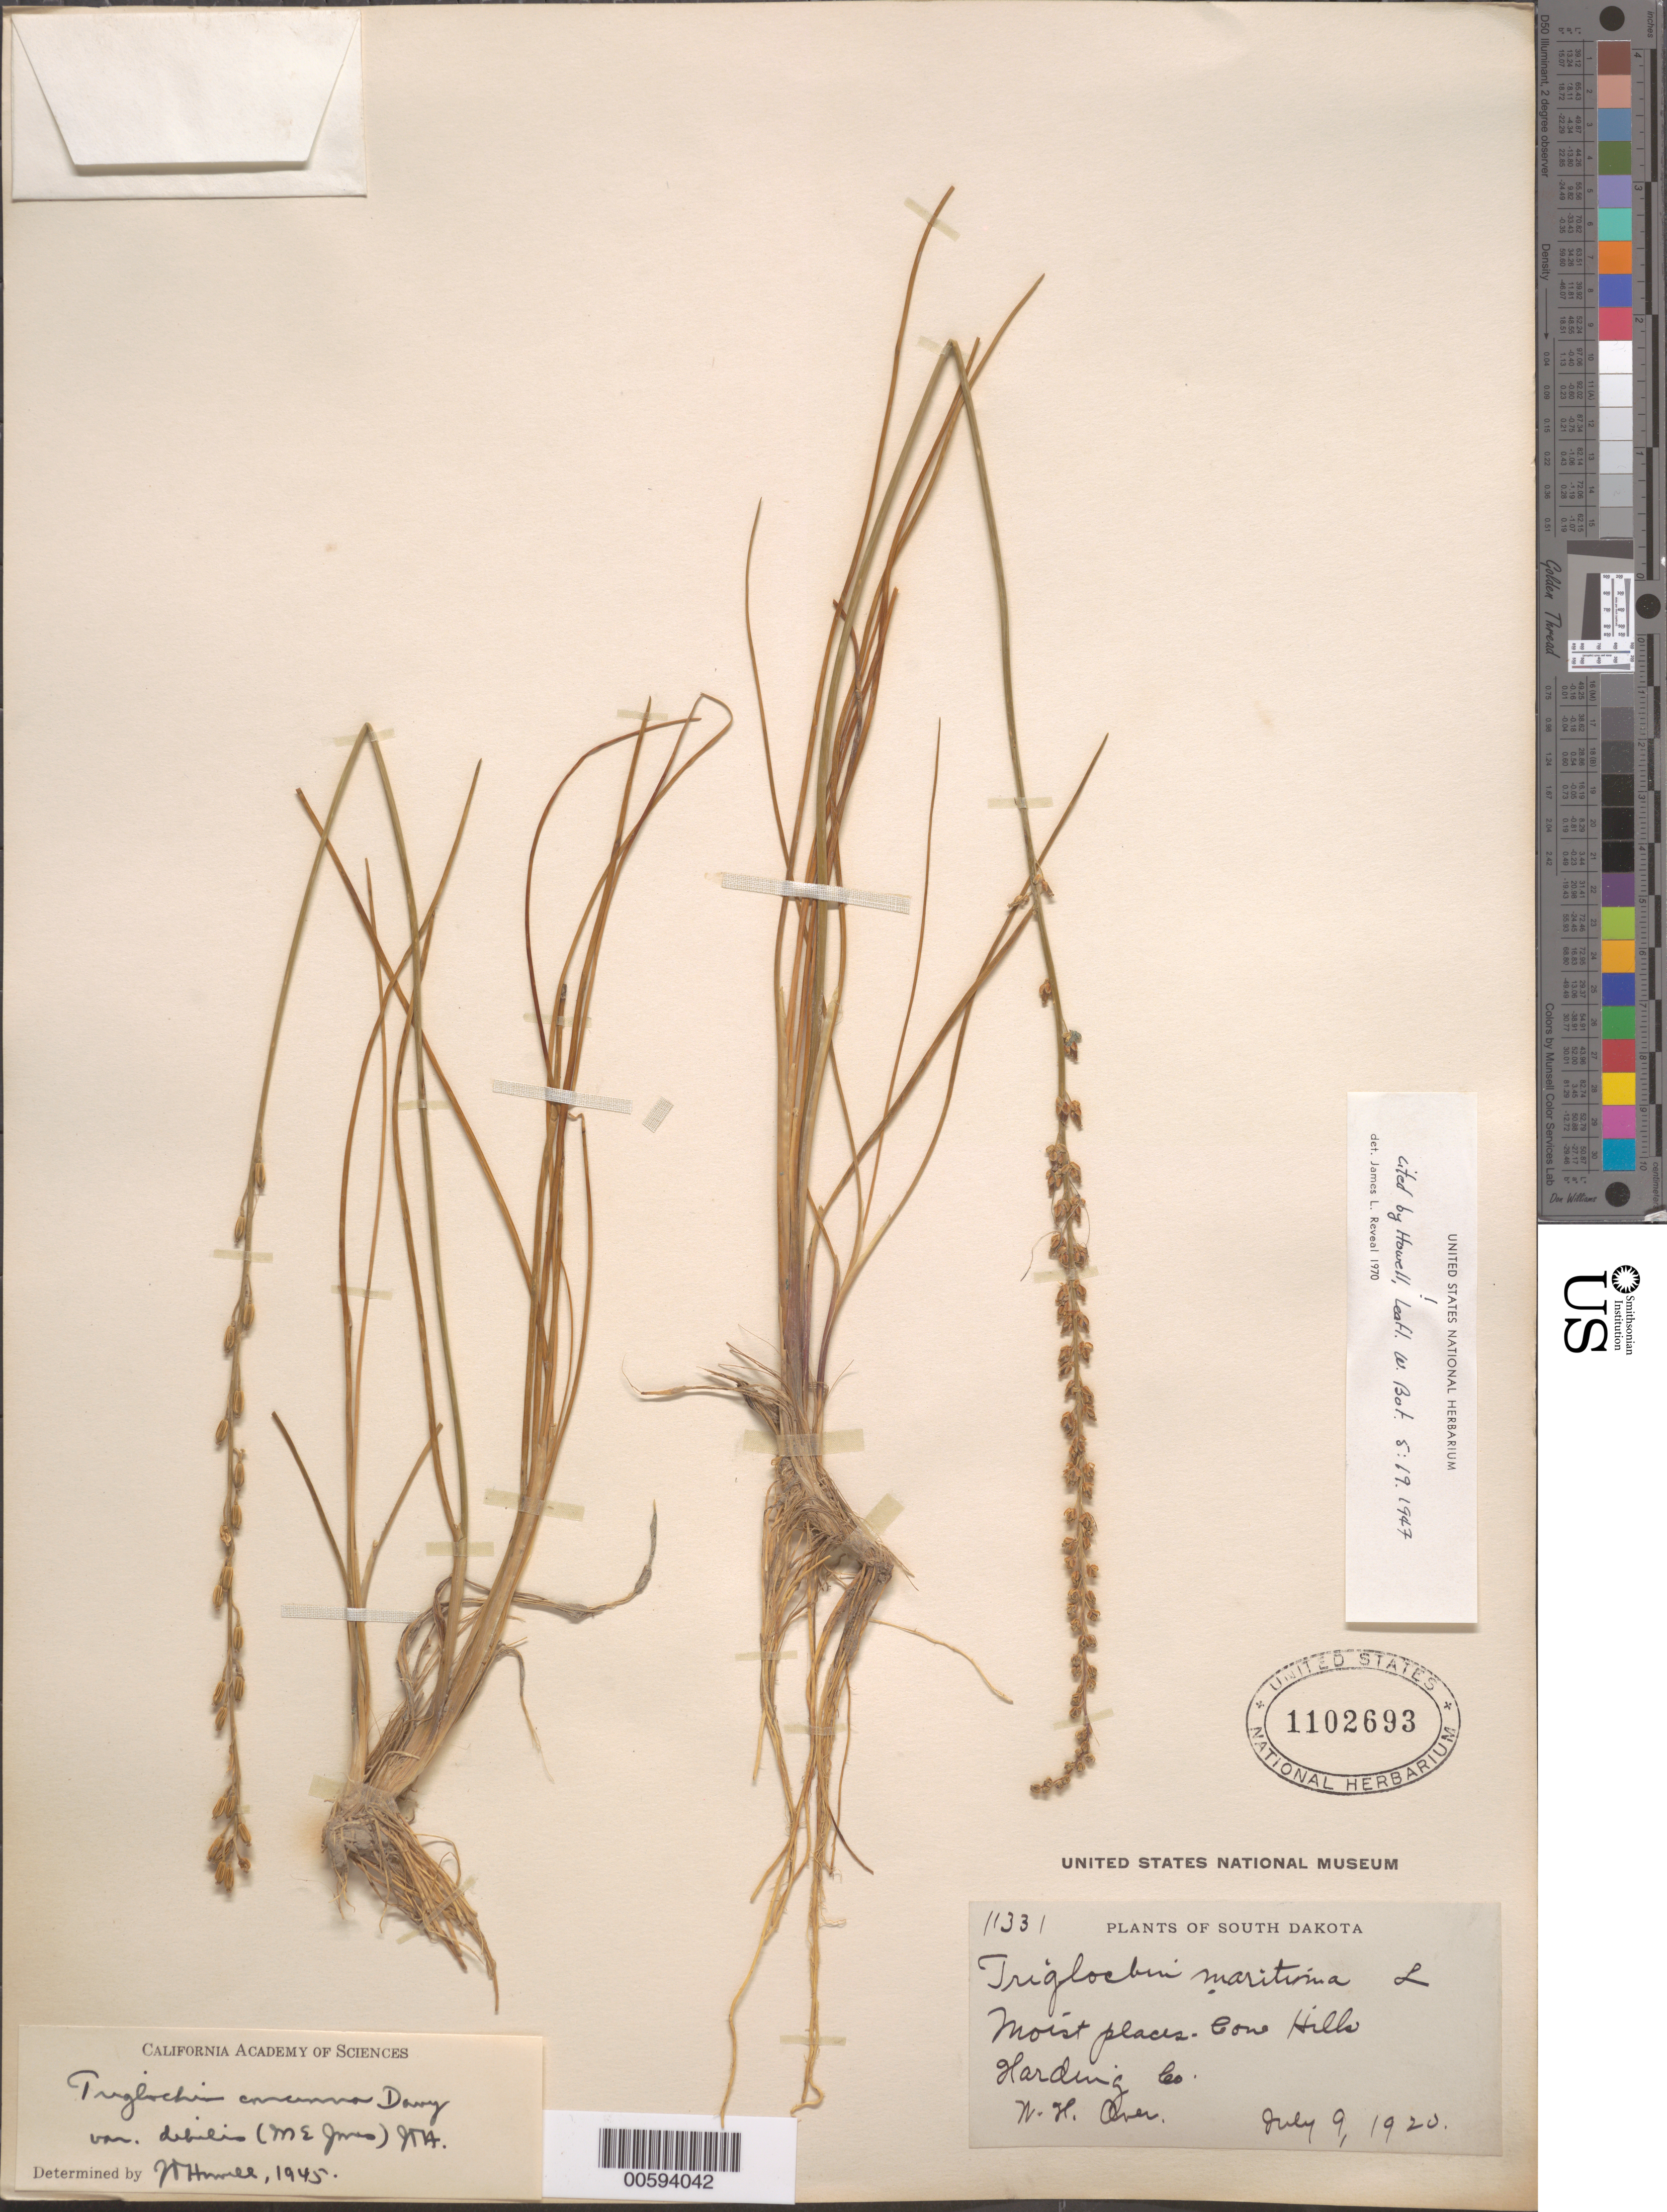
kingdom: Plantae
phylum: Tracheophyta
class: Liliopsida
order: Alismatales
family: Juncaginaceae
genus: Triglochin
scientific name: Triglochin concinna var. debilis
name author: (M.E. Jones) J.T. Howell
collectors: W. Over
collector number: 11331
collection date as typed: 09 Jul 1920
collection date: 1920-07-09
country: United States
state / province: South Dakota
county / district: Harding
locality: Cone Hills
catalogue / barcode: US 1102693